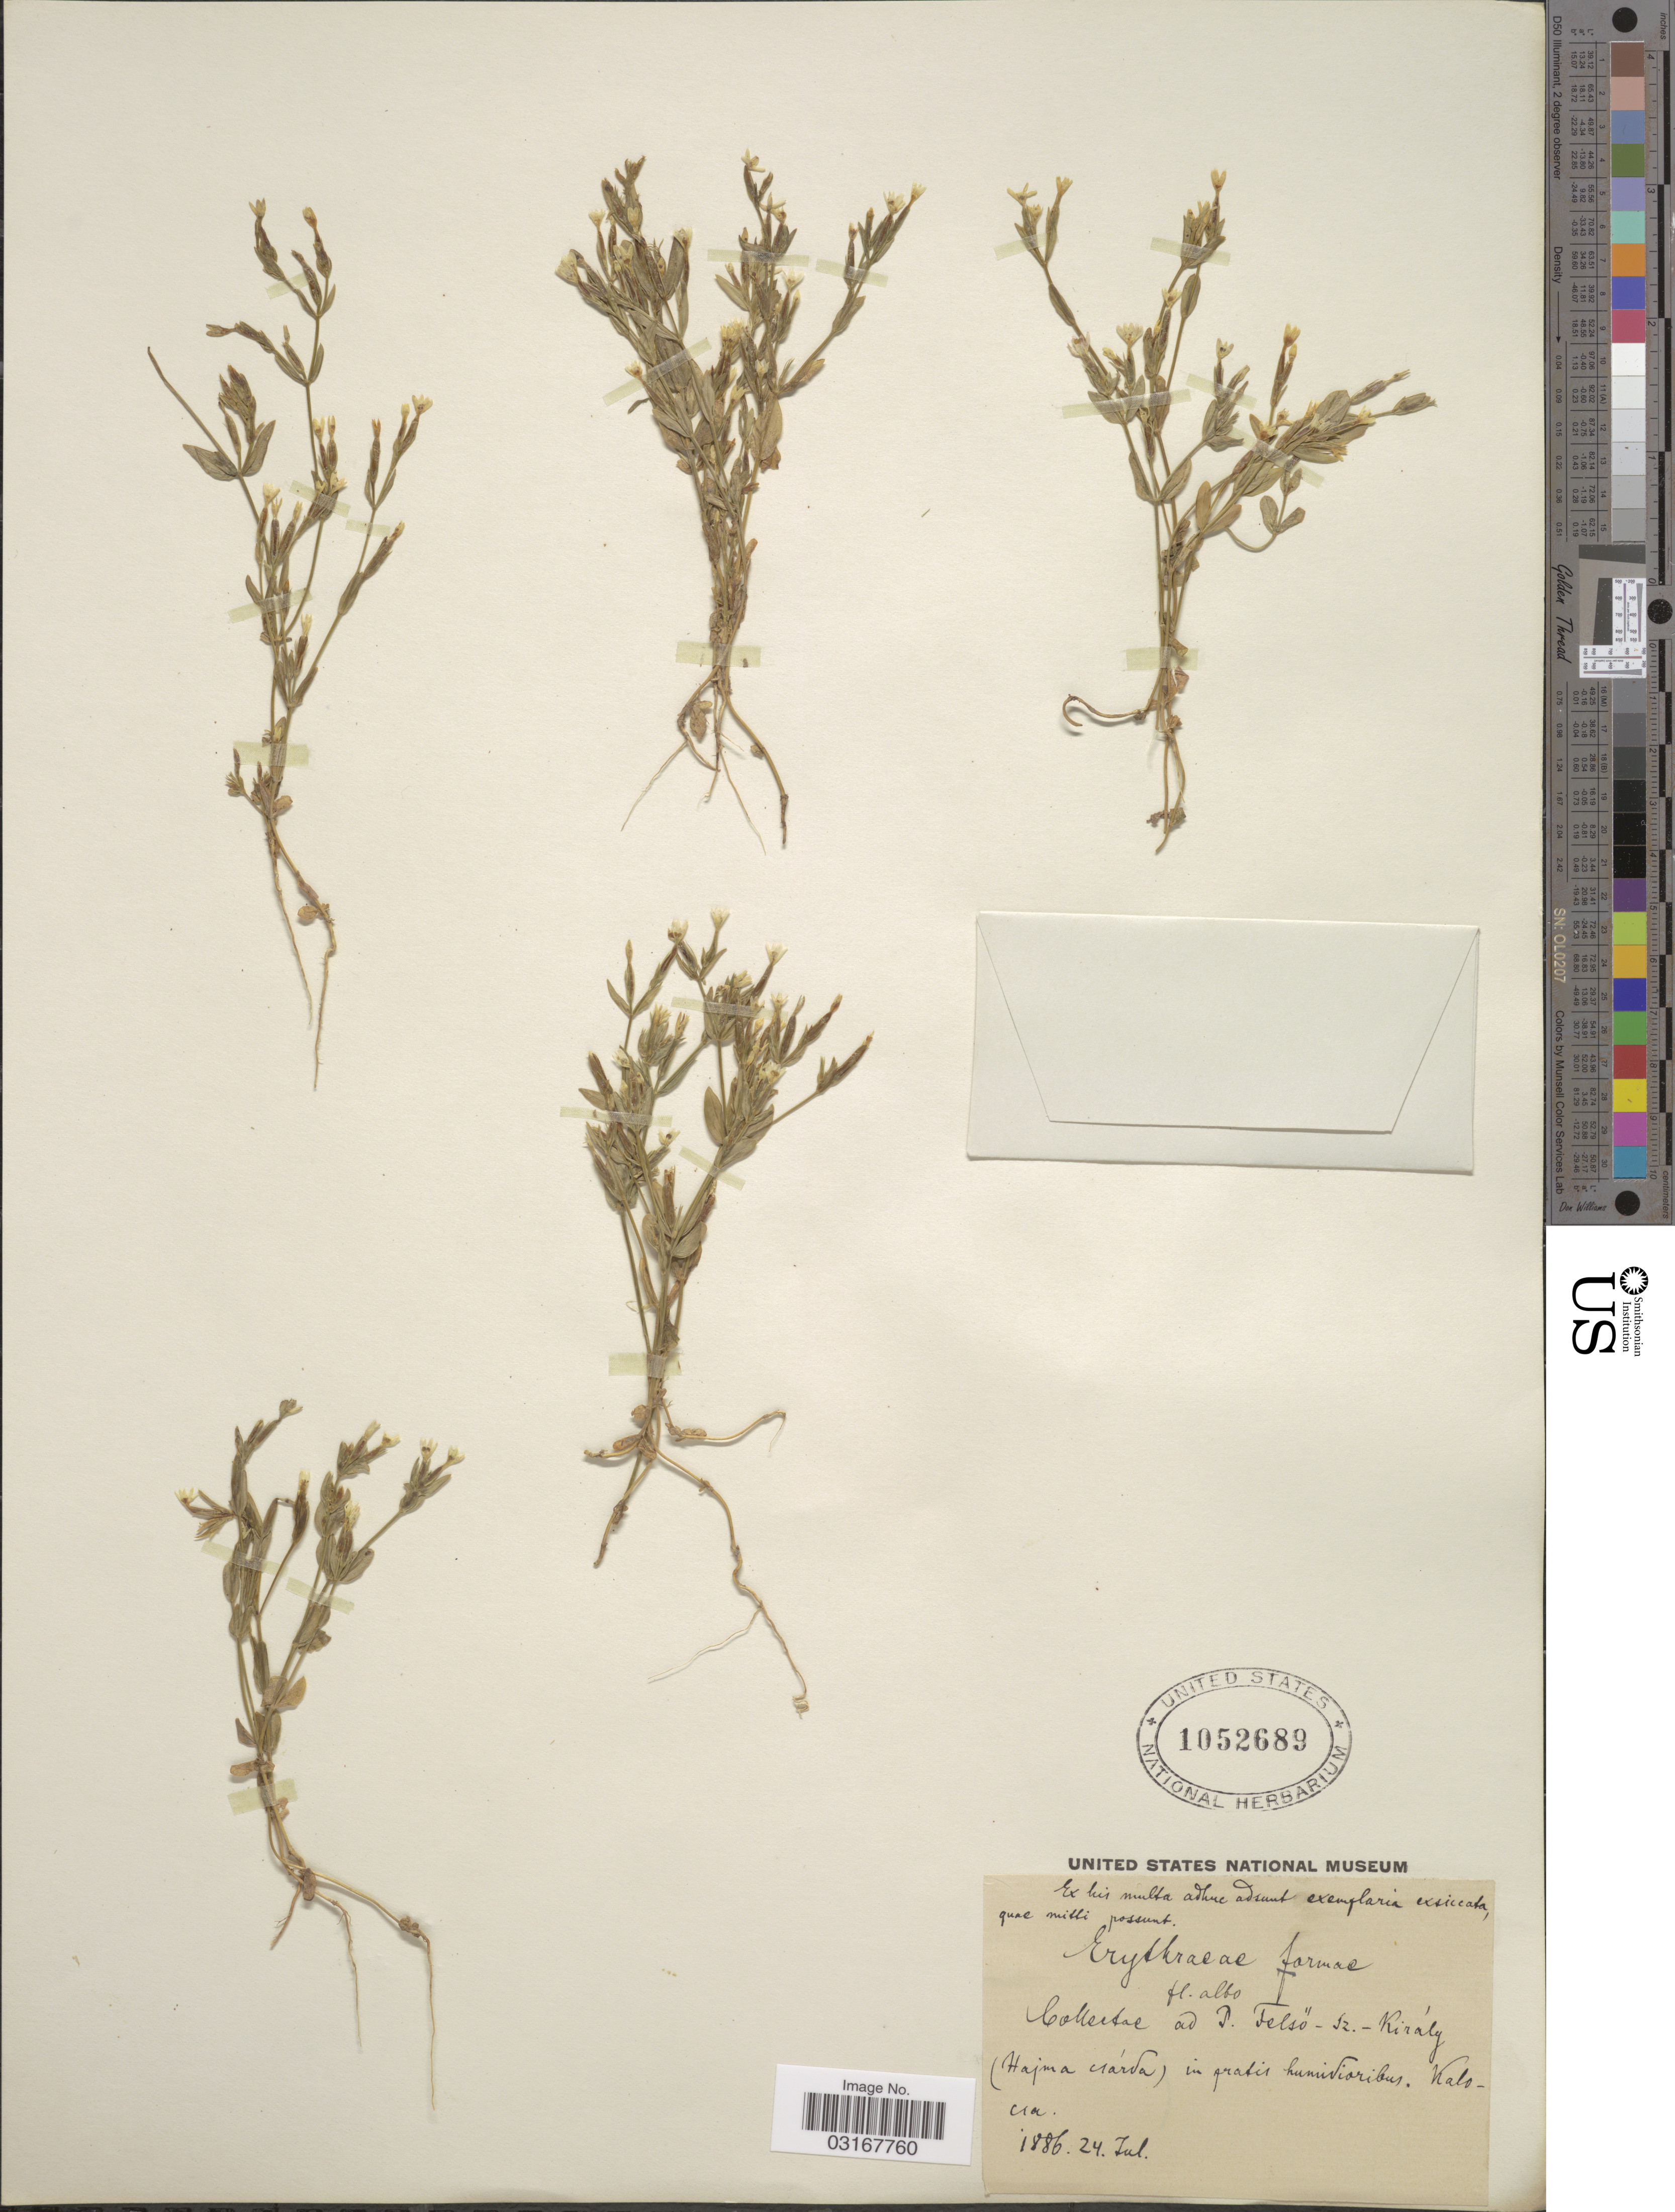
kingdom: Plantae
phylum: Tracheophyta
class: Magnoliopsida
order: Gentianales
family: Gentianaceae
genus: Centaurium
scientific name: Centaurium sp.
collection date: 1886-07-24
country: Hungary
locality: Collectae ad P. Felsö-sz-Király, (Hajma [interpreted] várida [interpreted]) in pratis humidioribus. Kalocsa.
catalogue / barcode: US 1052689